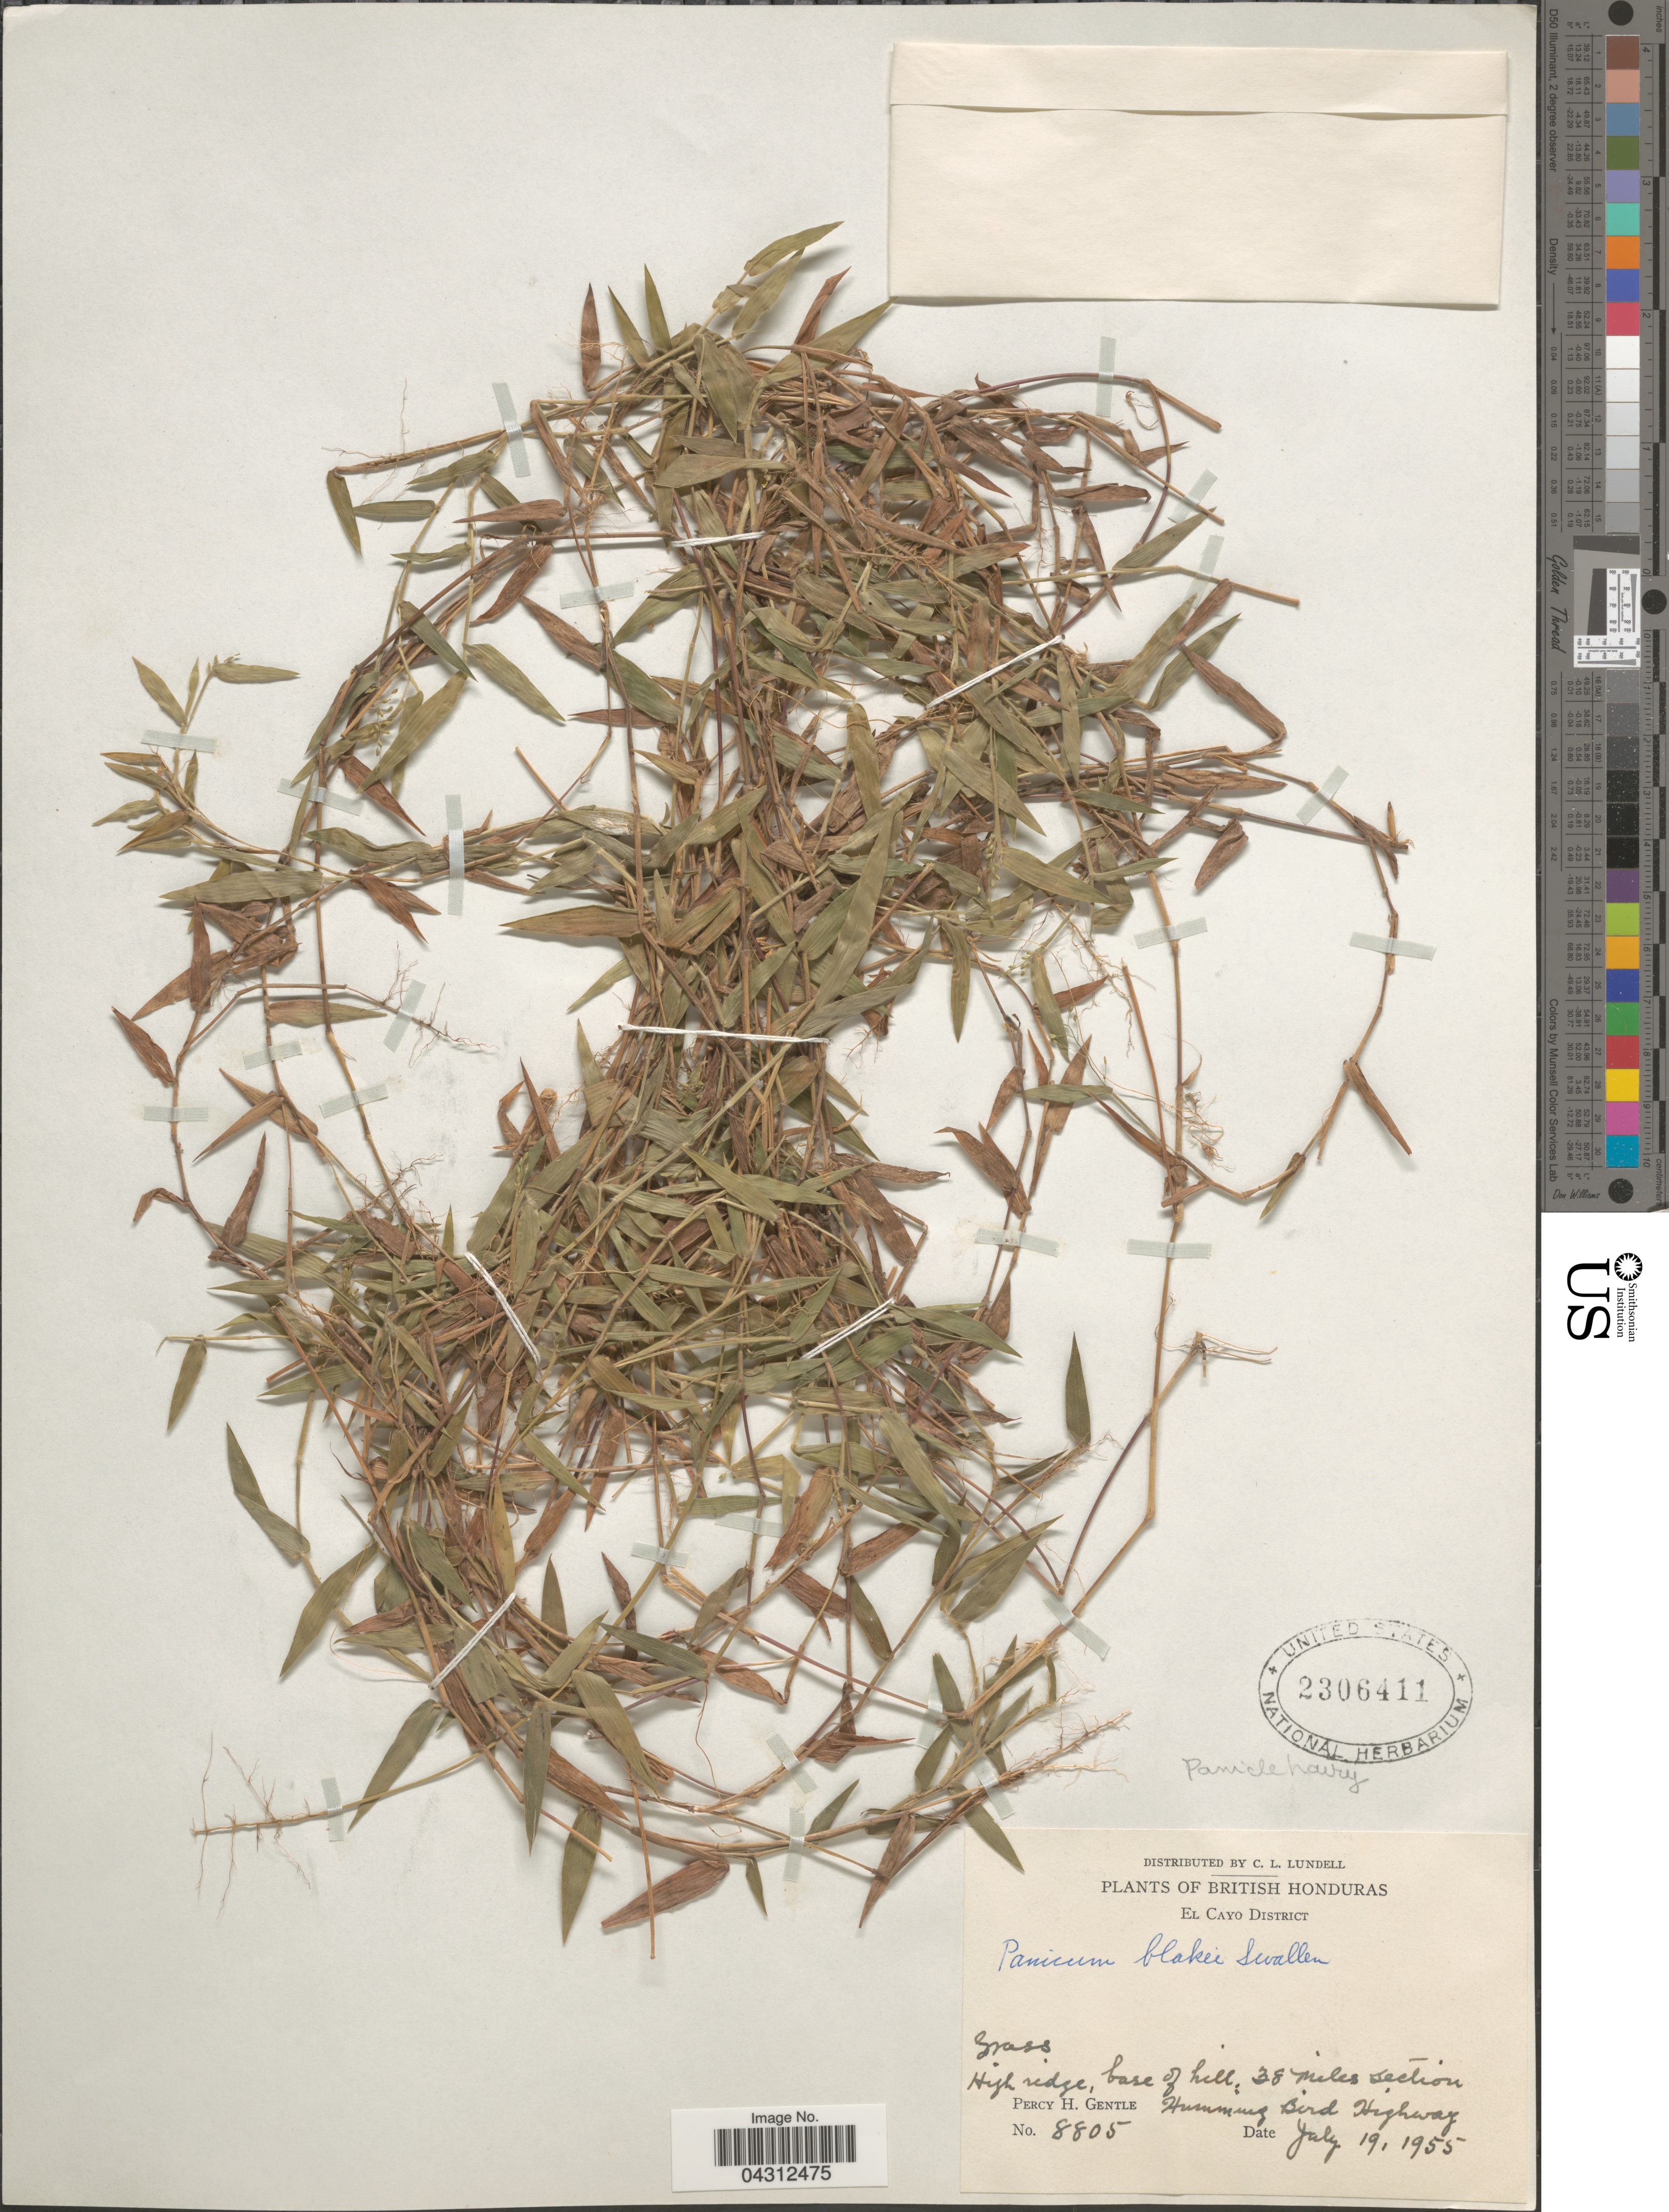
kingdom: Plantae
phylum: Tracheophyta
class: Liliopsida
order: Poales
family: Poaceae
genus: Dichanthelium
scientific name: Dichanthelium viscidellum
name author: (Scribn.) Gould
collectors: P. H. Gentle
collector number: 8805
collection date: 1955-07-19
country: Belize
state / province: Cayo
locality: British Honduras. El Cayo District. High ridge, base of hill: 38 miles section. Humming Bird Highway.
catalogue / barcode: US 2306411